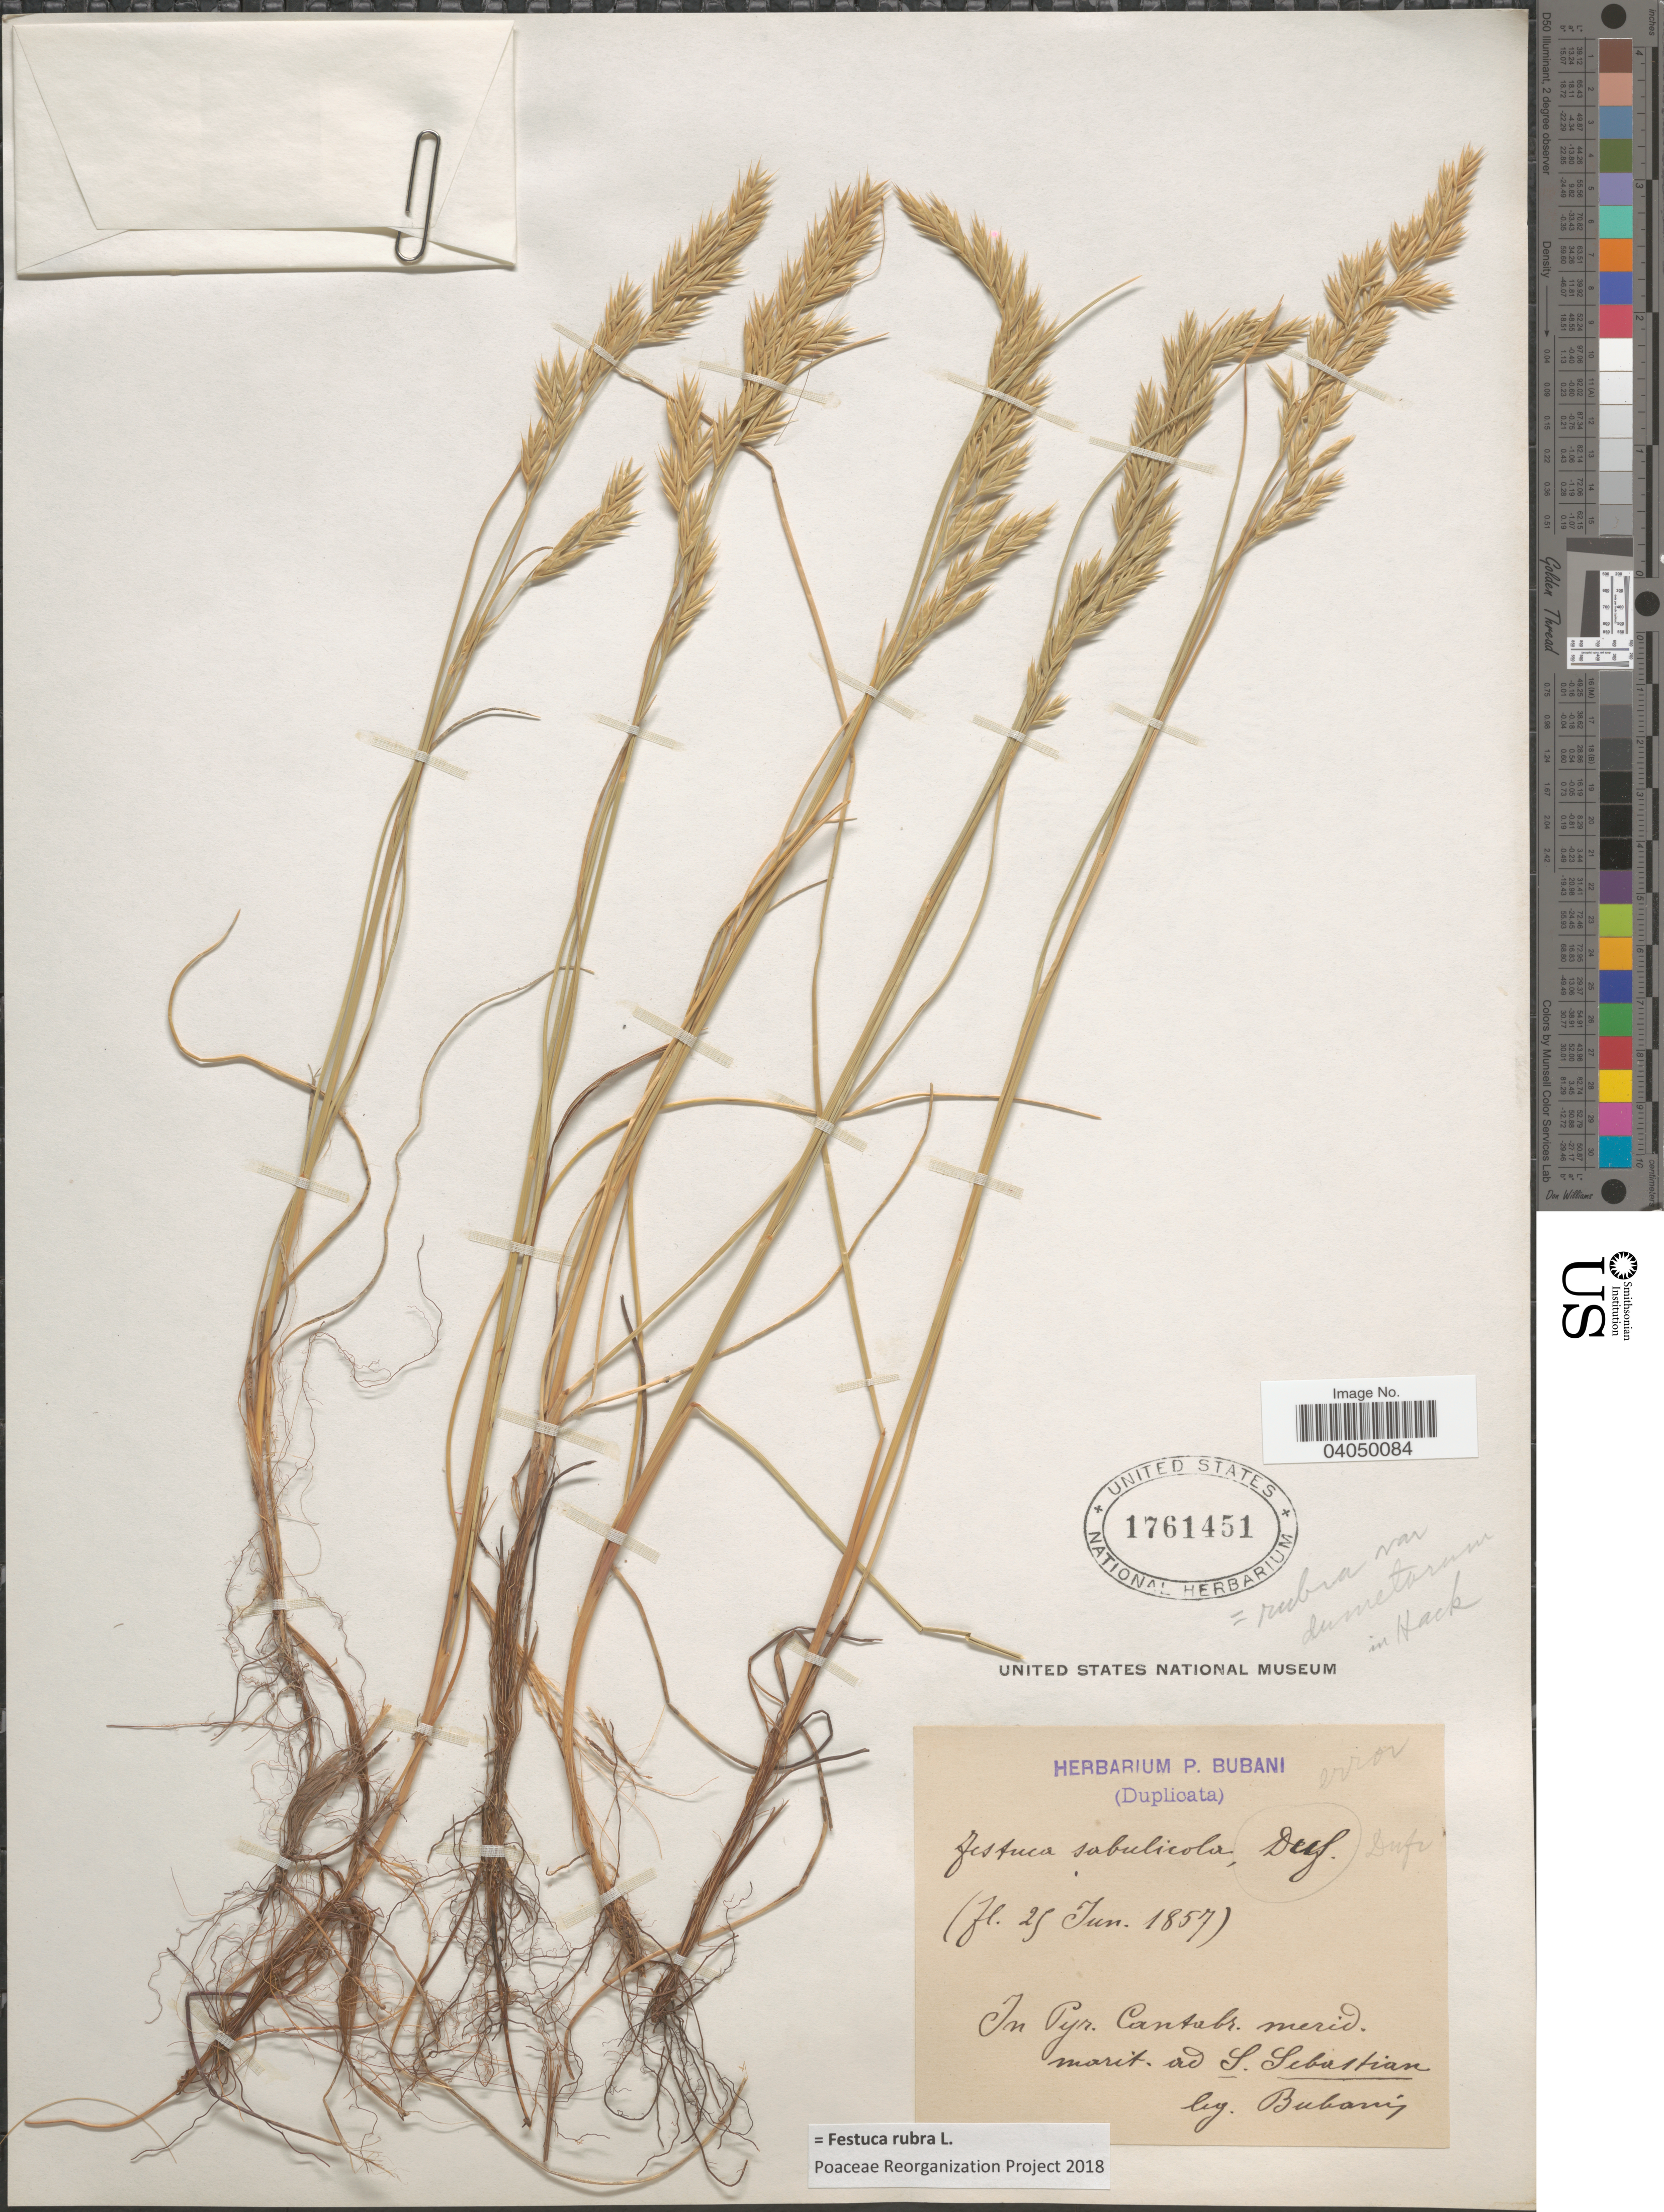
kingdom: Plantae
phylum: Tracheophyta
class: Liliopsida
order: Poales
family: Poaceae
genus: Festuca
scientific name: Festuca rubra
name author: L.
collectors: Bubany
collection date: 1857-06-29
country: Spain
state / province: Cantabria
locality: In Pyr. Cantabr. merid. marit. ad S. Sebastian.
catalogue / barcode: US 1761451